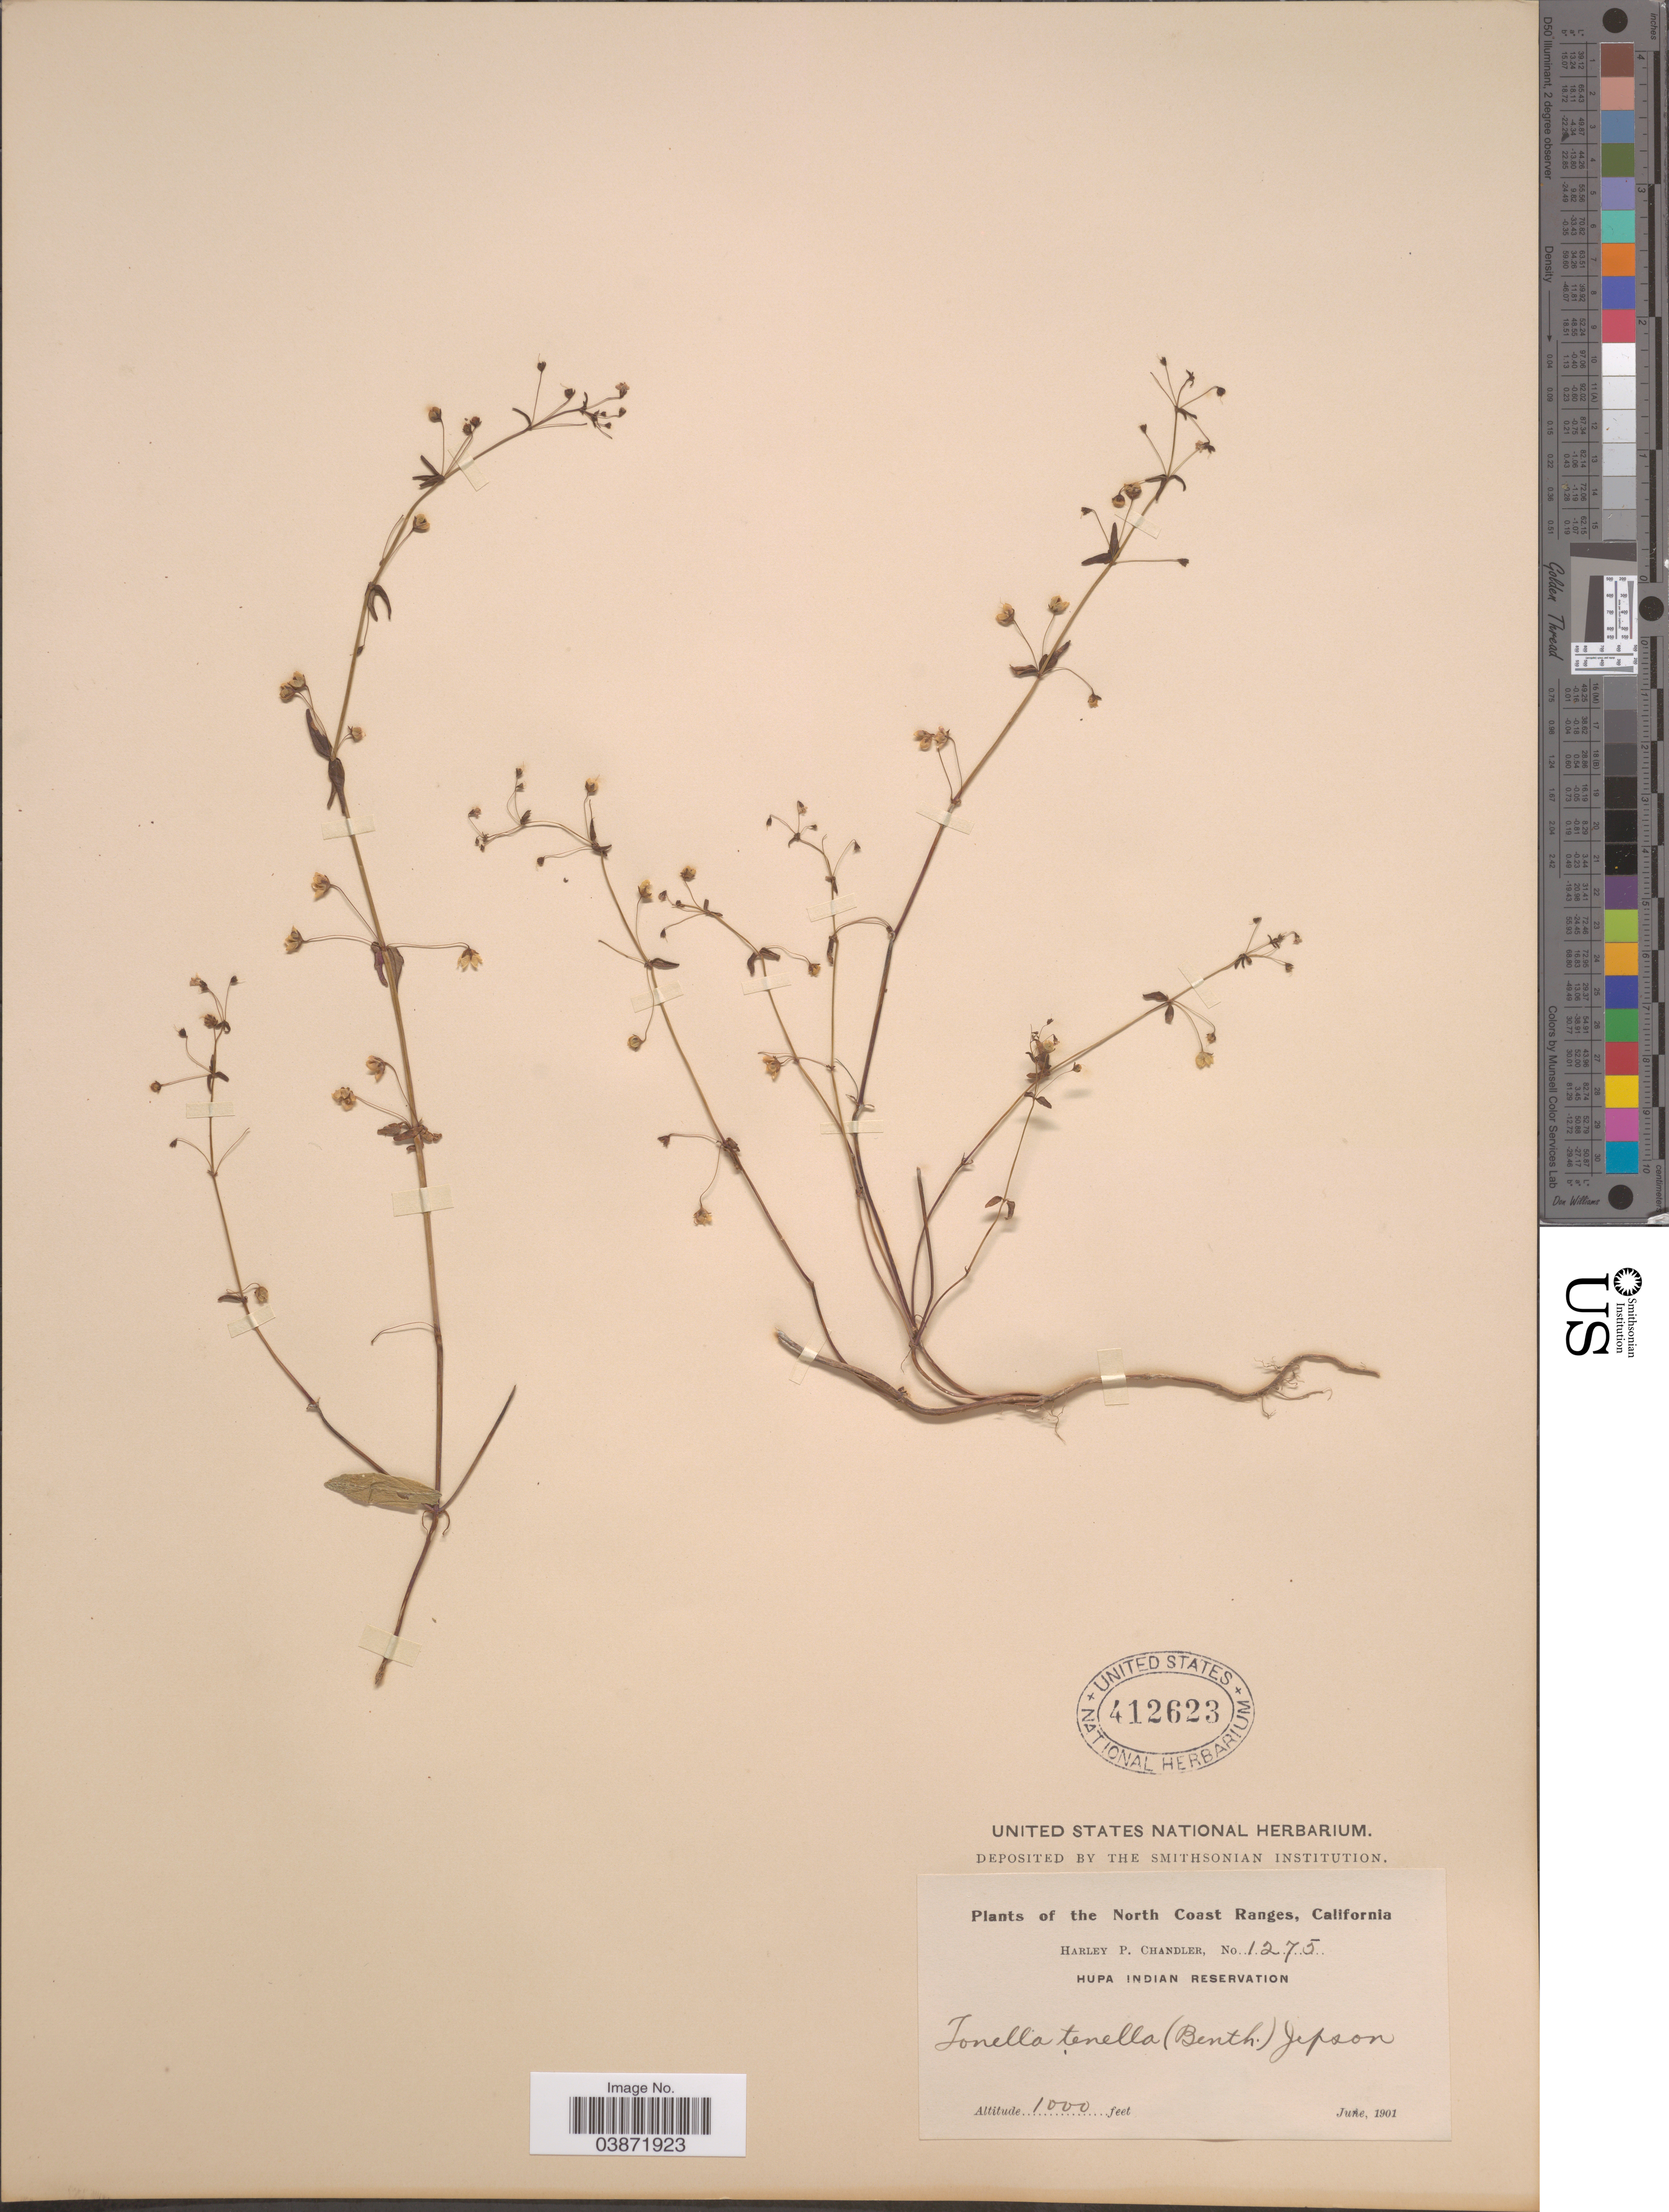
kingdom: Plantae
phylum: Tracheophyta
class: Magnoliopsida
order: Lamiales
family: Plantaginaceae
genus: Tonella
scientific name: Tonella collinsioides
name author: Nutt. ex A. Gray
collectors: H. Chandler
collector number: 1275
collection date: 1901-06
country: United States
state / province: California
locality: The North Coast Ranges. Hupa Indian Reservation.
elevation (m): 305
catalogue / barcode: US 412623